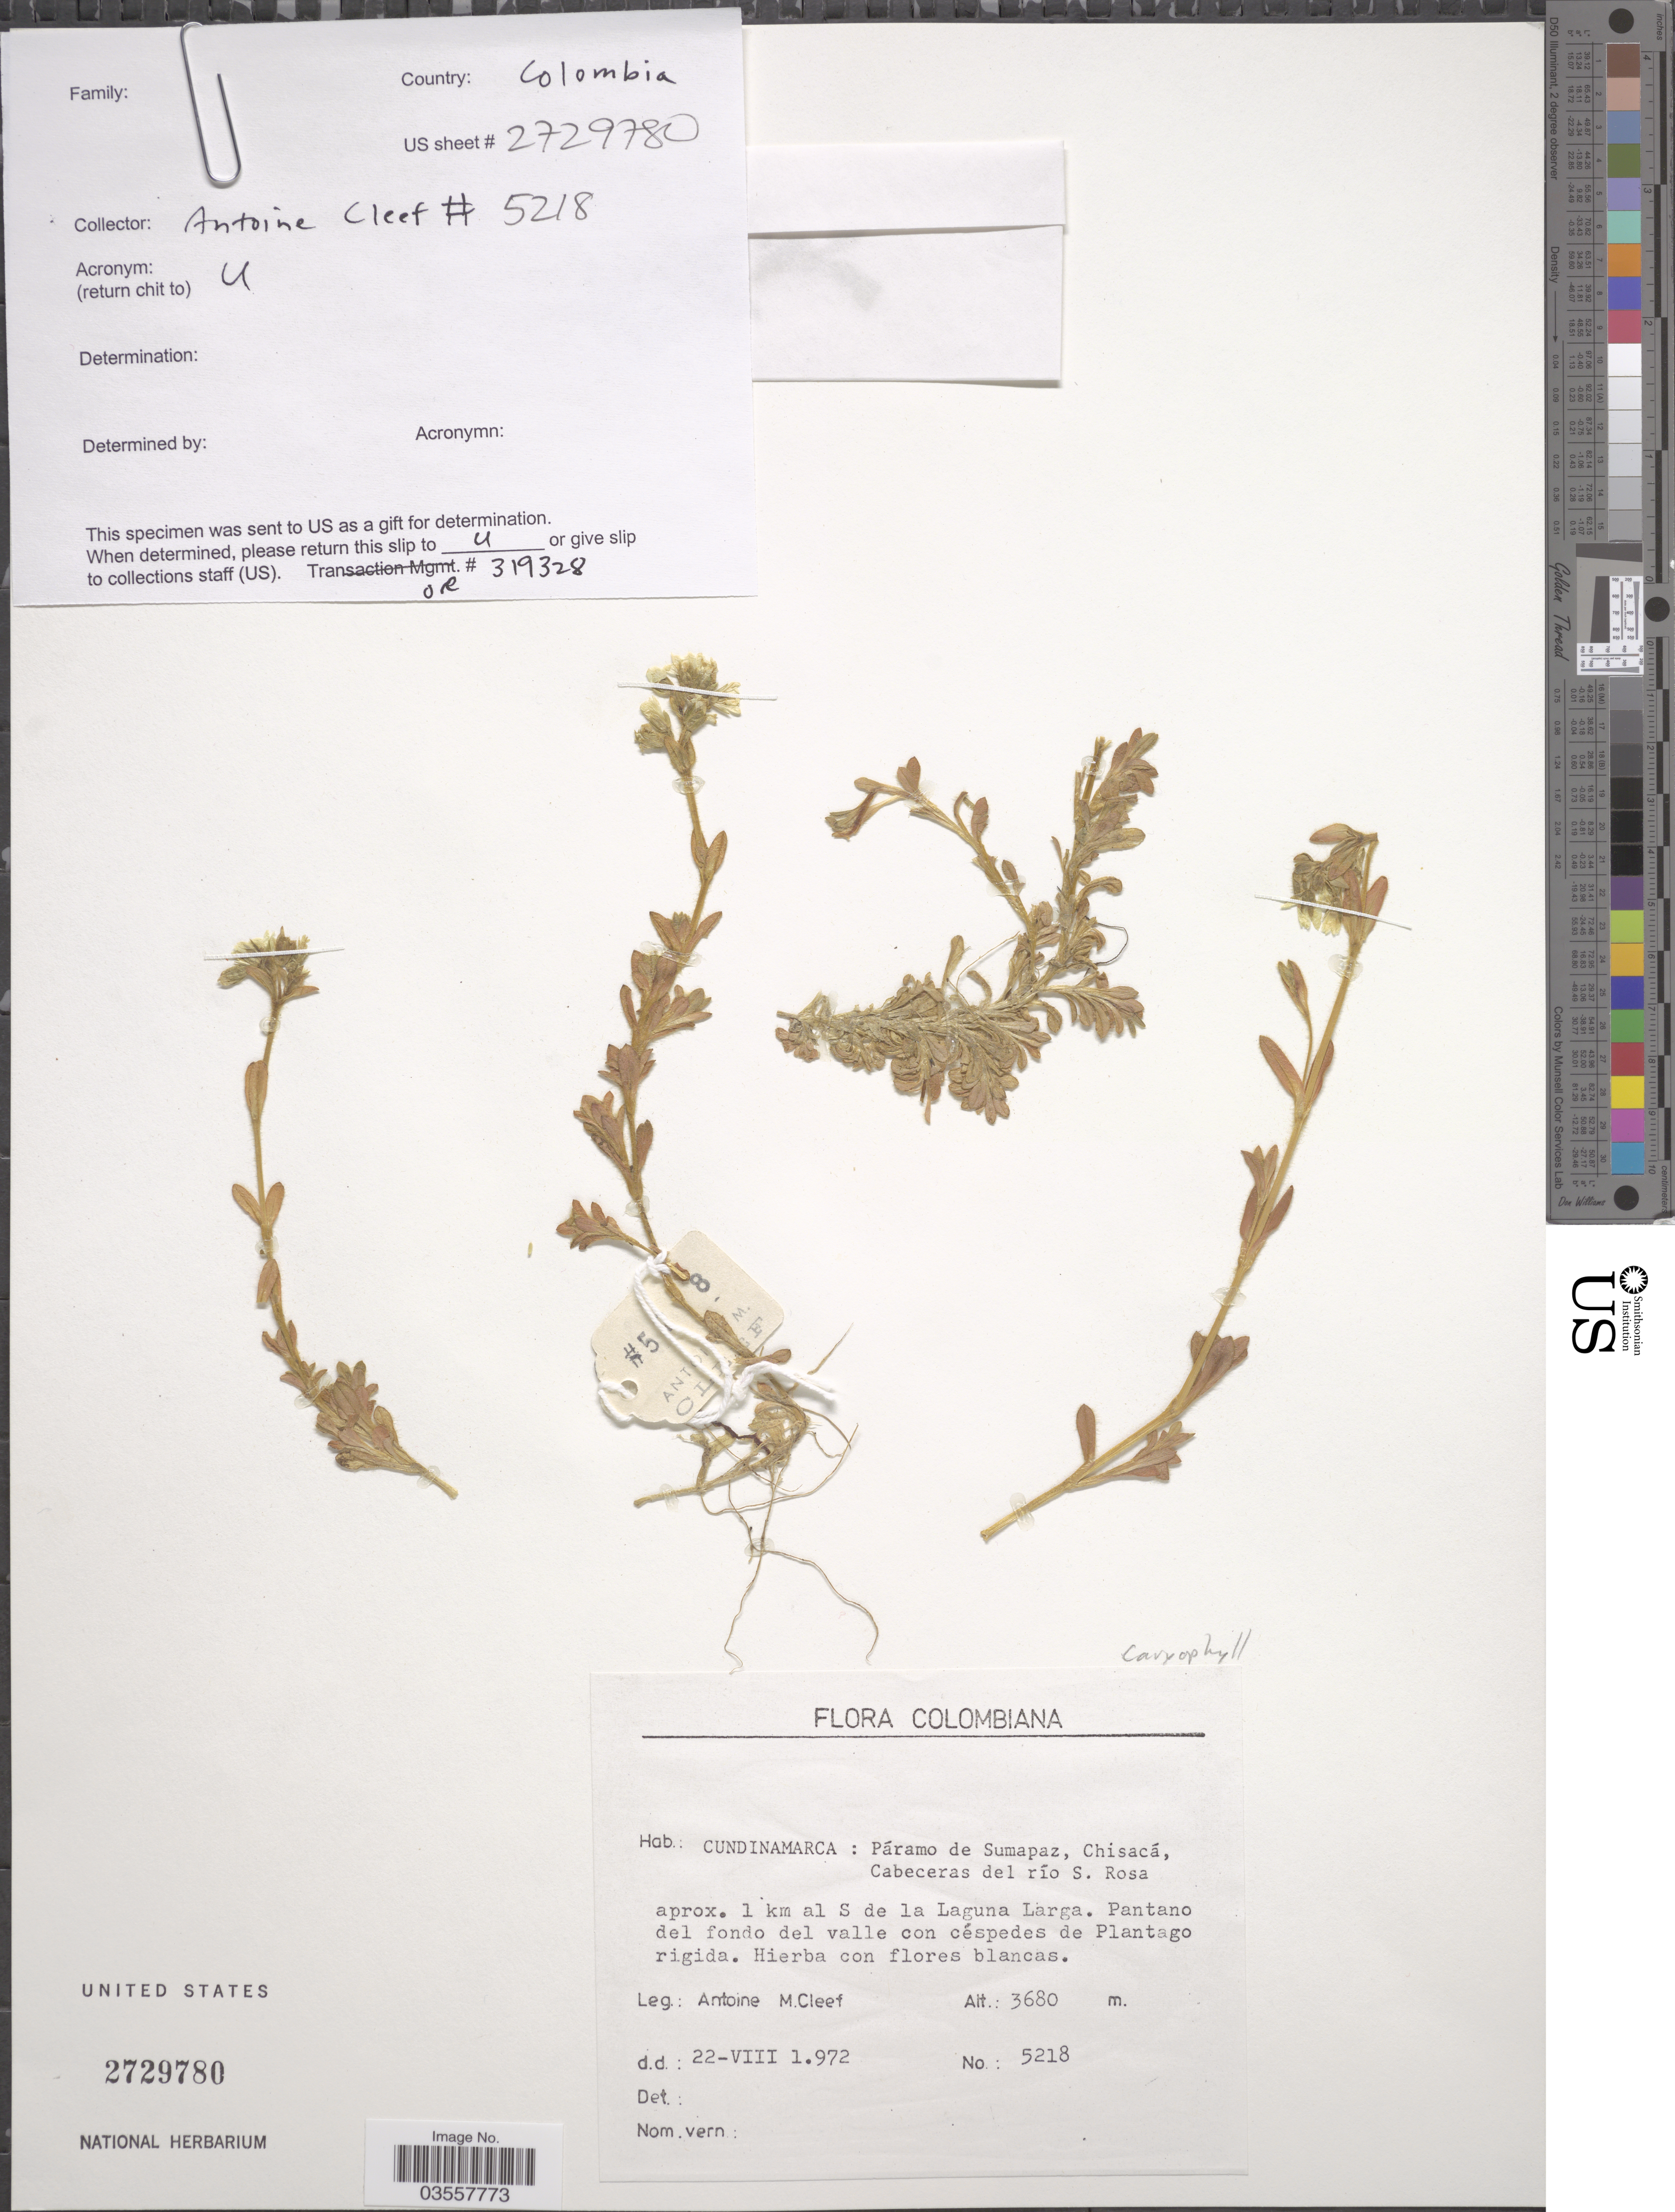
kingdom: Plantae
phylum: Tracheophyta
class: Magnoliopsida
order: Caryophyllales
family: Caryophyllaceae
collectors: A. M. Cleef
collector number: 5218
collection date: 1972-08-22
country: Colombia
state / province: Cundinamarca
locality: Páramo de Sumapaz, Chisacá, Cabeceras del río S. Rosa aprox. 1 km al S de la Laguna Larga. Pantano del fondo del valle con céspedes de Plantago rigida.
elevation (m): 3680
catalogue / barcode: US 2729780